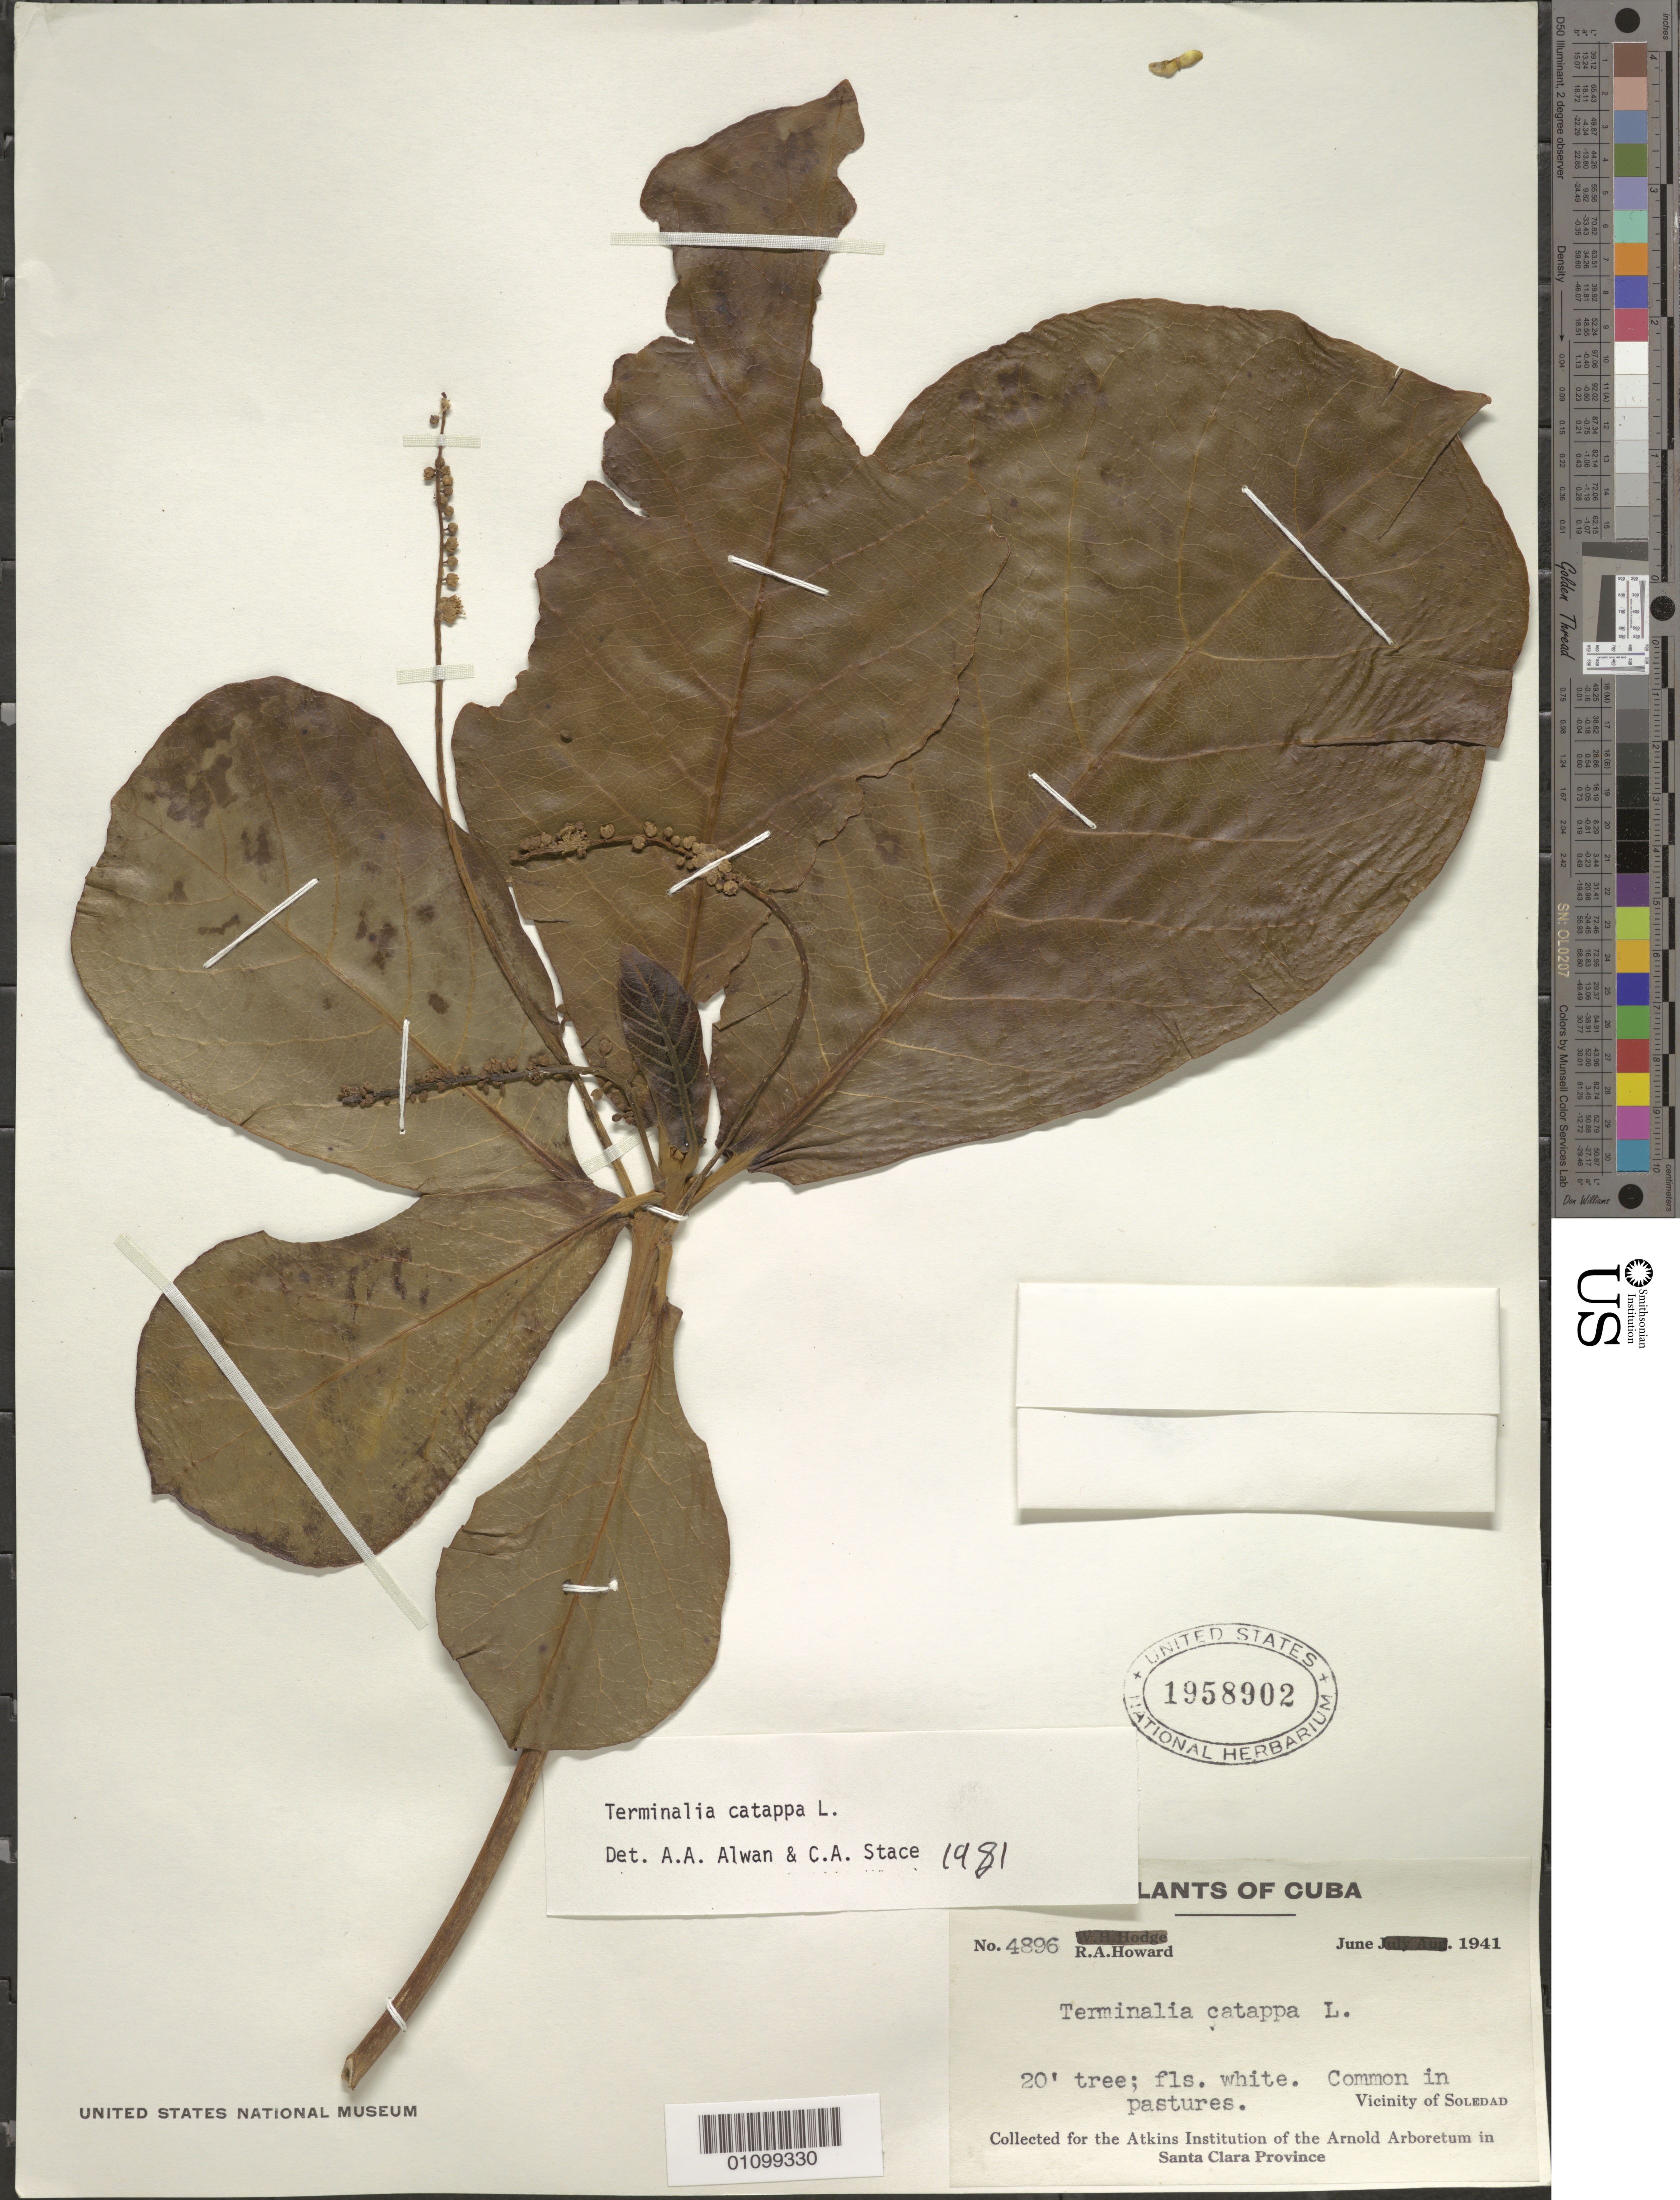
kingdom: Plantae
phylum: Tracheophyta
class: Magnoliopsida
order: Myrtales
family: Combretaceae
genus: Terminalia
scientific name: Terminalia catappa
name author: L.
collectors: R. A. Howard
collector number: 4896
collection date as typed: Jun 1941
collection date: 1941-06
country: Cuba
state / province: Cienfuegos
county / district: Santa Clara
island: Cuba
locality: Vicinity of Soledad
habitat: Common in pastures.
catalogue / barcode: US 1958902